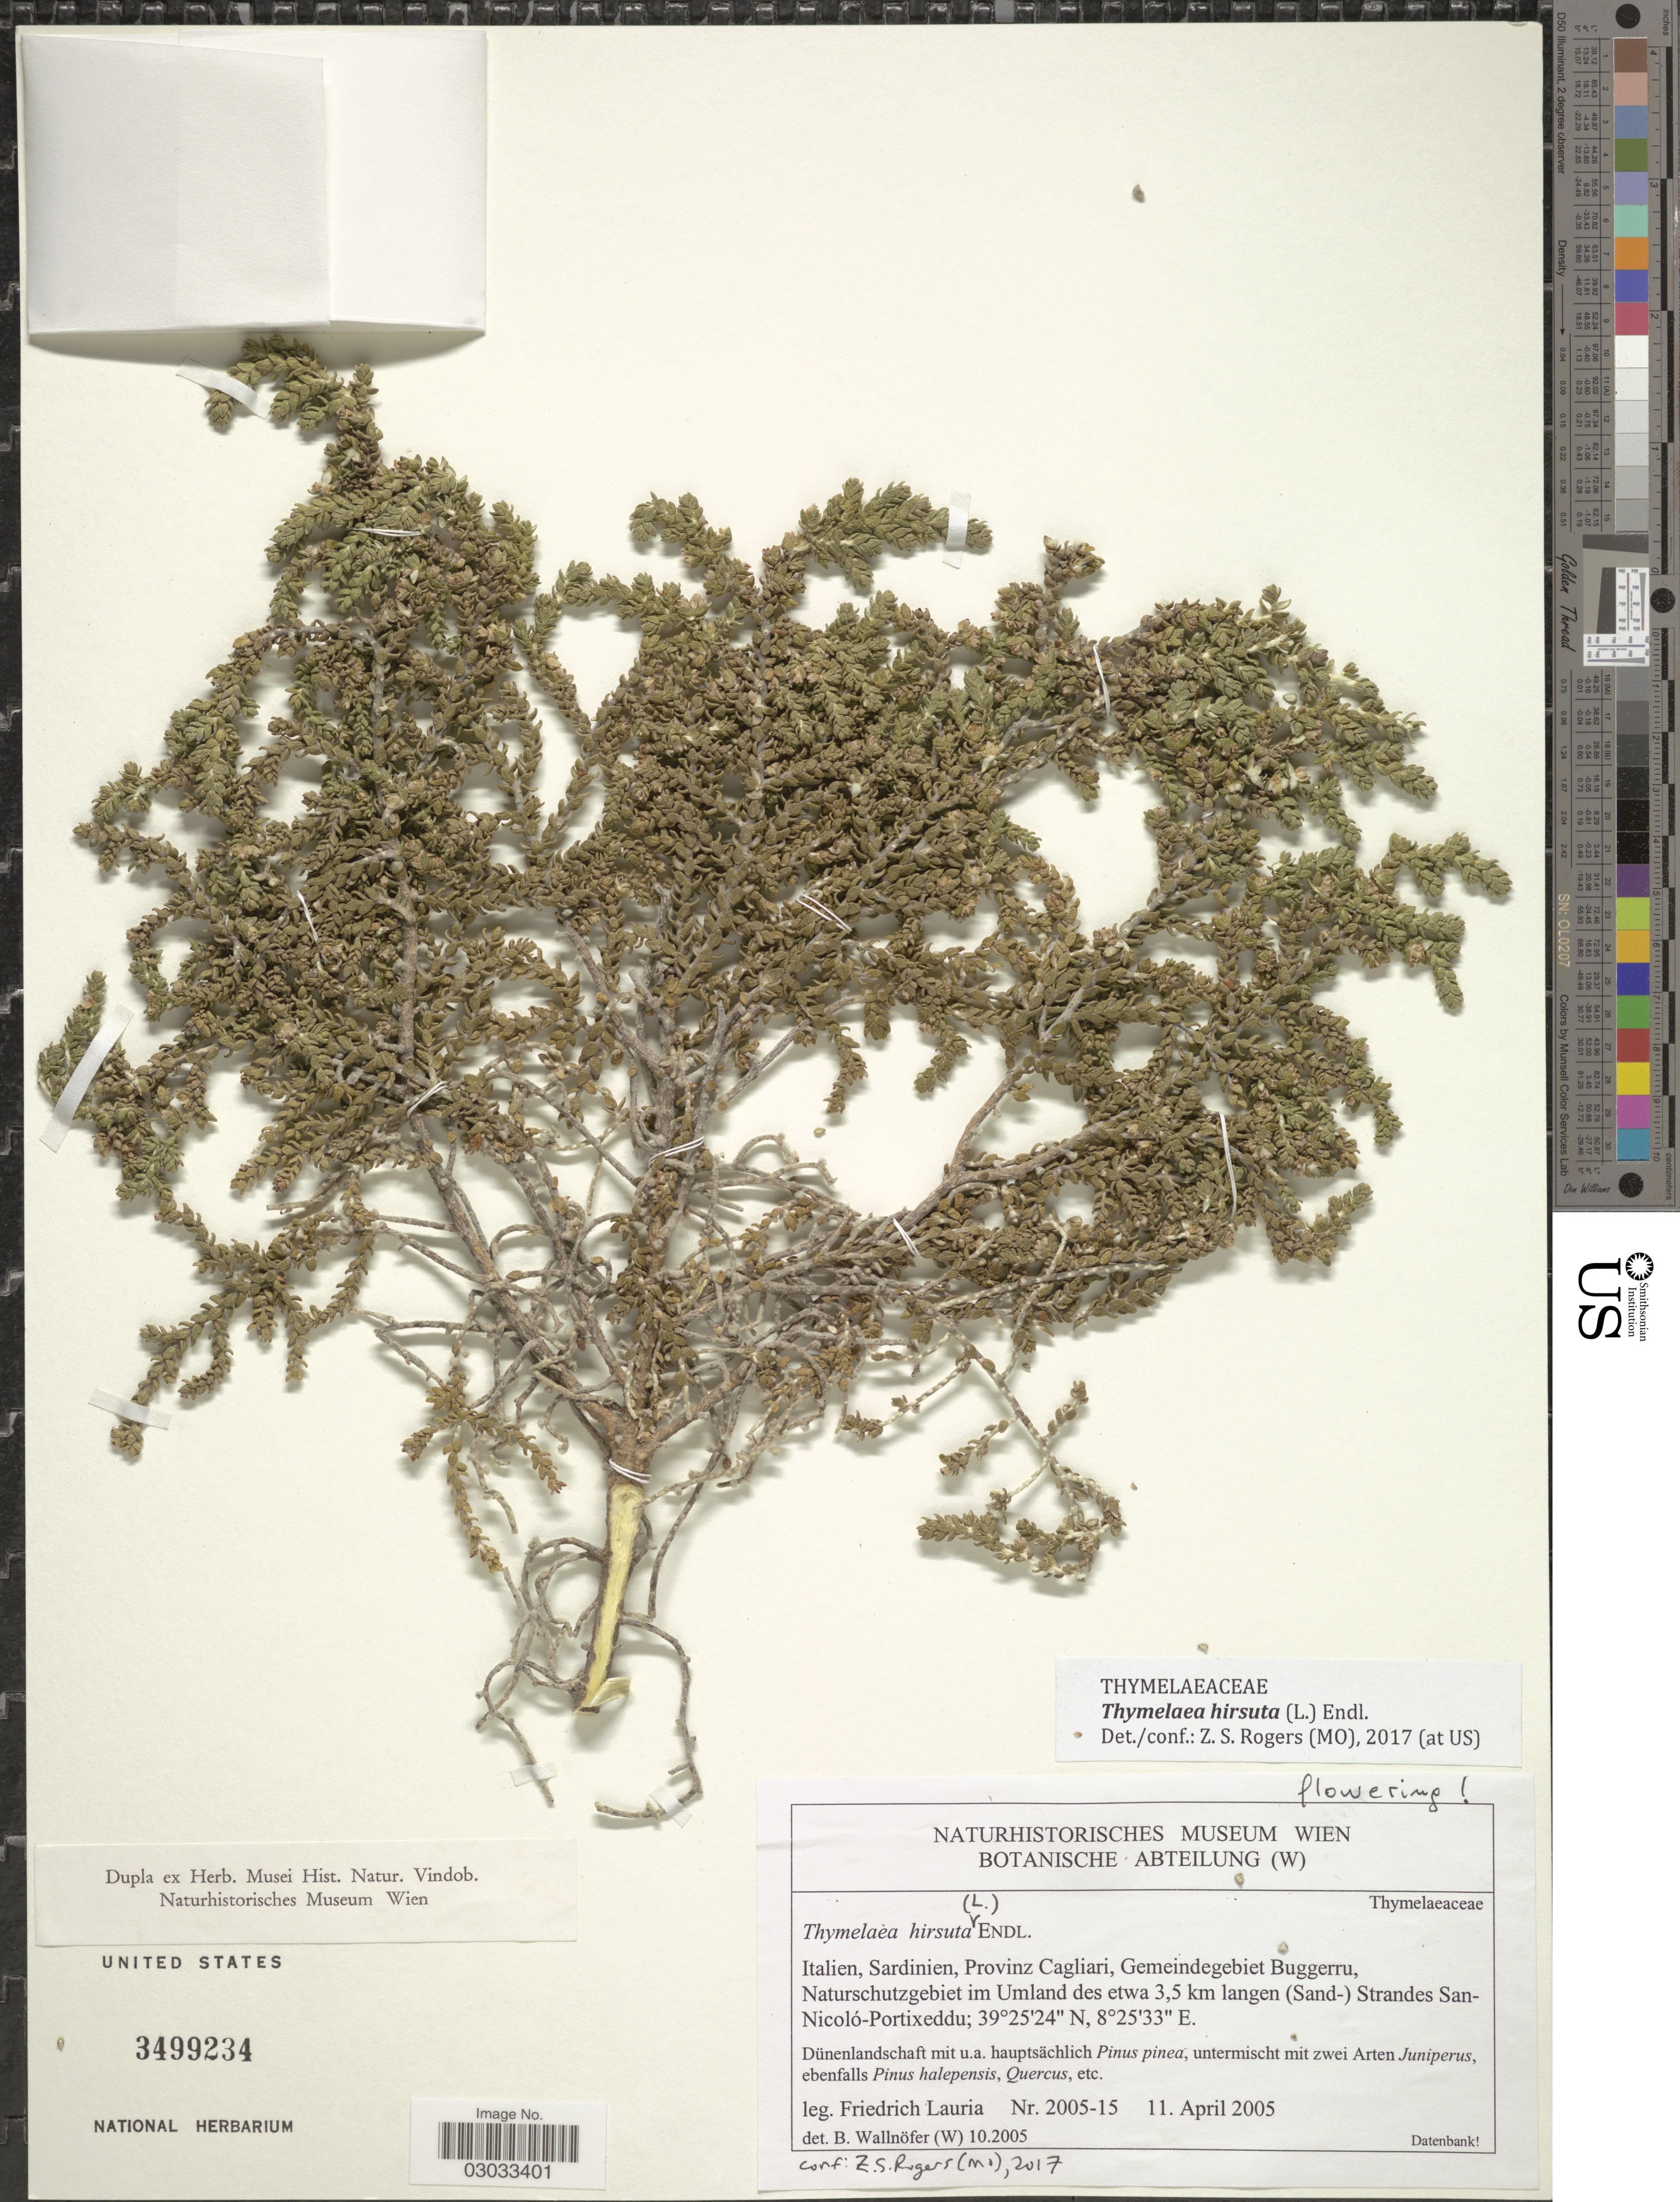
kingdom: Plantae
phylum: Tracheophyta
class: Magnoliopsida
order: Malvales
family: Thymelaeaceae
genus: Thymelaea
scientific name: Thymelaea hirsuta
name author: (L.) Endl.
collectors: F. Lauria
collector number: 2005-15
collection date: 2005-04-11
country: Italy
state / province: Sardegna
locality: Sardinien, Prov. Cagliari, Gemeindegebiet Buggerru, Naturschutzgebiet im Umland des etwa 3.5 km langen (Sand-) Strandes San-Nicoló-Portixeddu.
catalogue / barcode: US 3499234